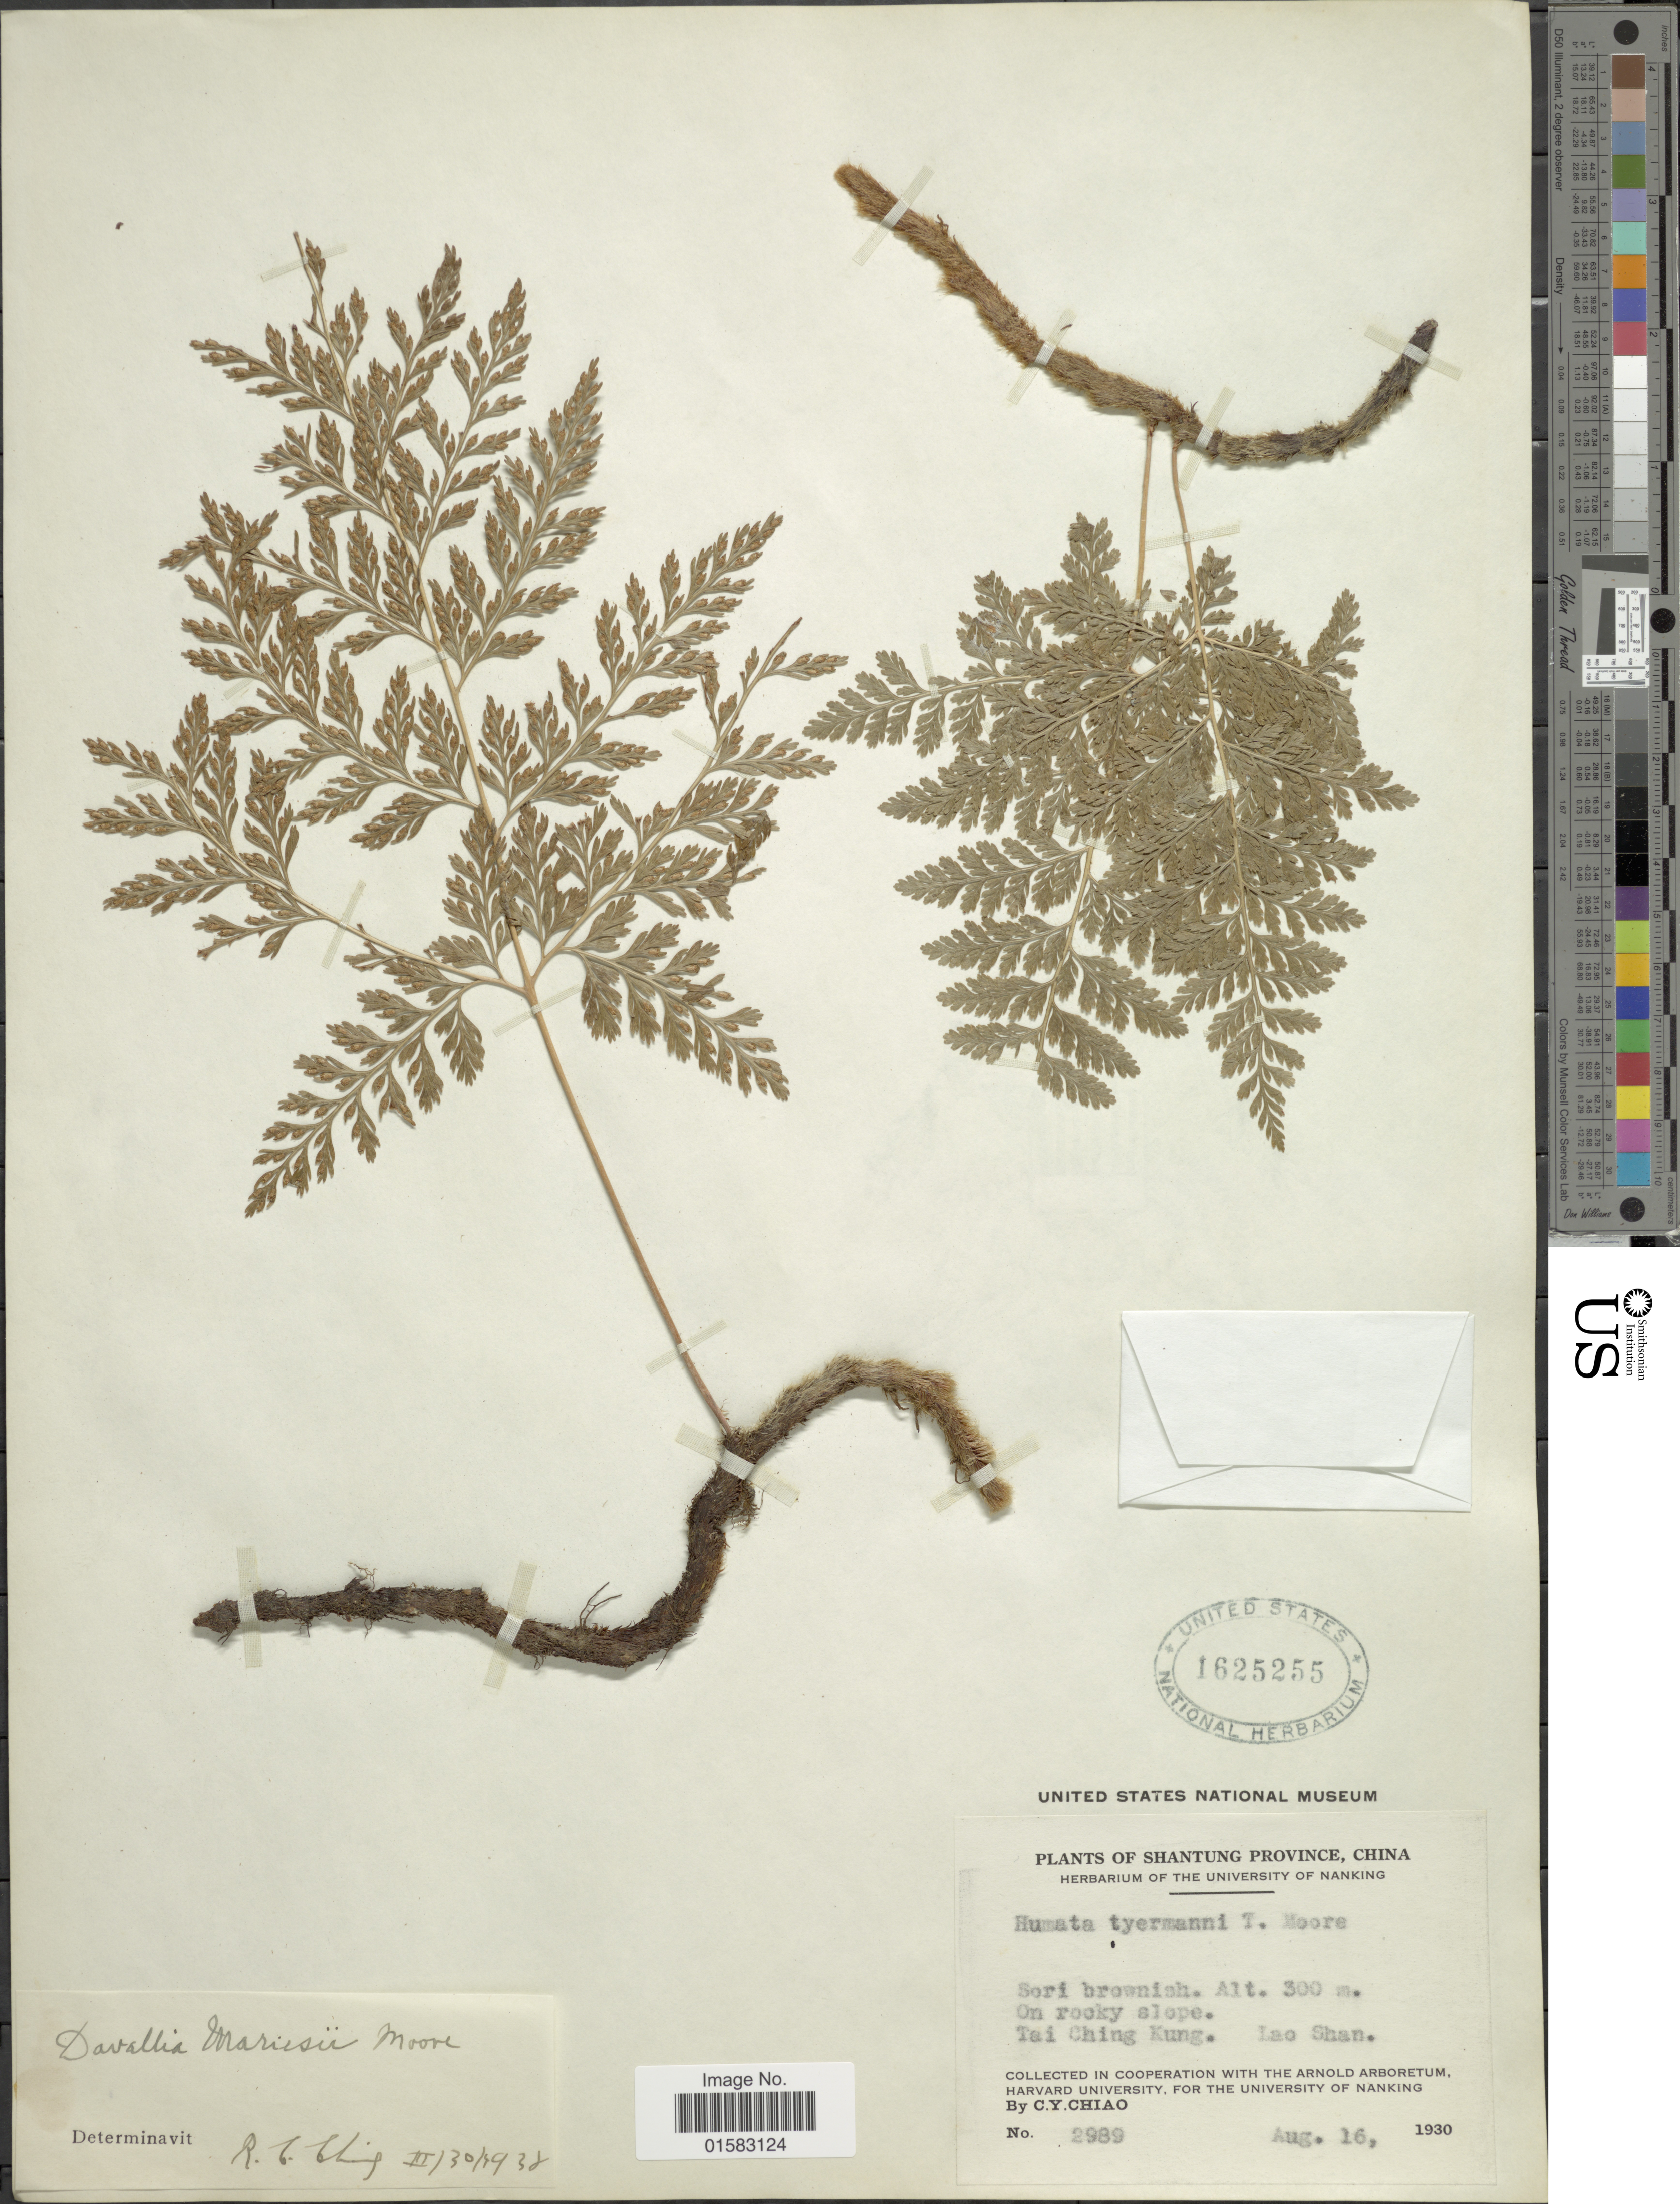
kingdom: Plantae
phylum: Tracheophyta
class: Polypodiopsida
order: Polypodiales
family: Davalliaceae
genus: Davallia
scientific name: Davallia trichomanoides var. trichomanoides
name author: Blume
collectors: C. Y. Chiao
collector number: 2989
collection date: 1930-08-19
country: China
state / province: Shandong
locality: Shantung Province, Tai Ching Kung, Lao Shan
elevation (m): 300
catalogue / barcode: US 1625255